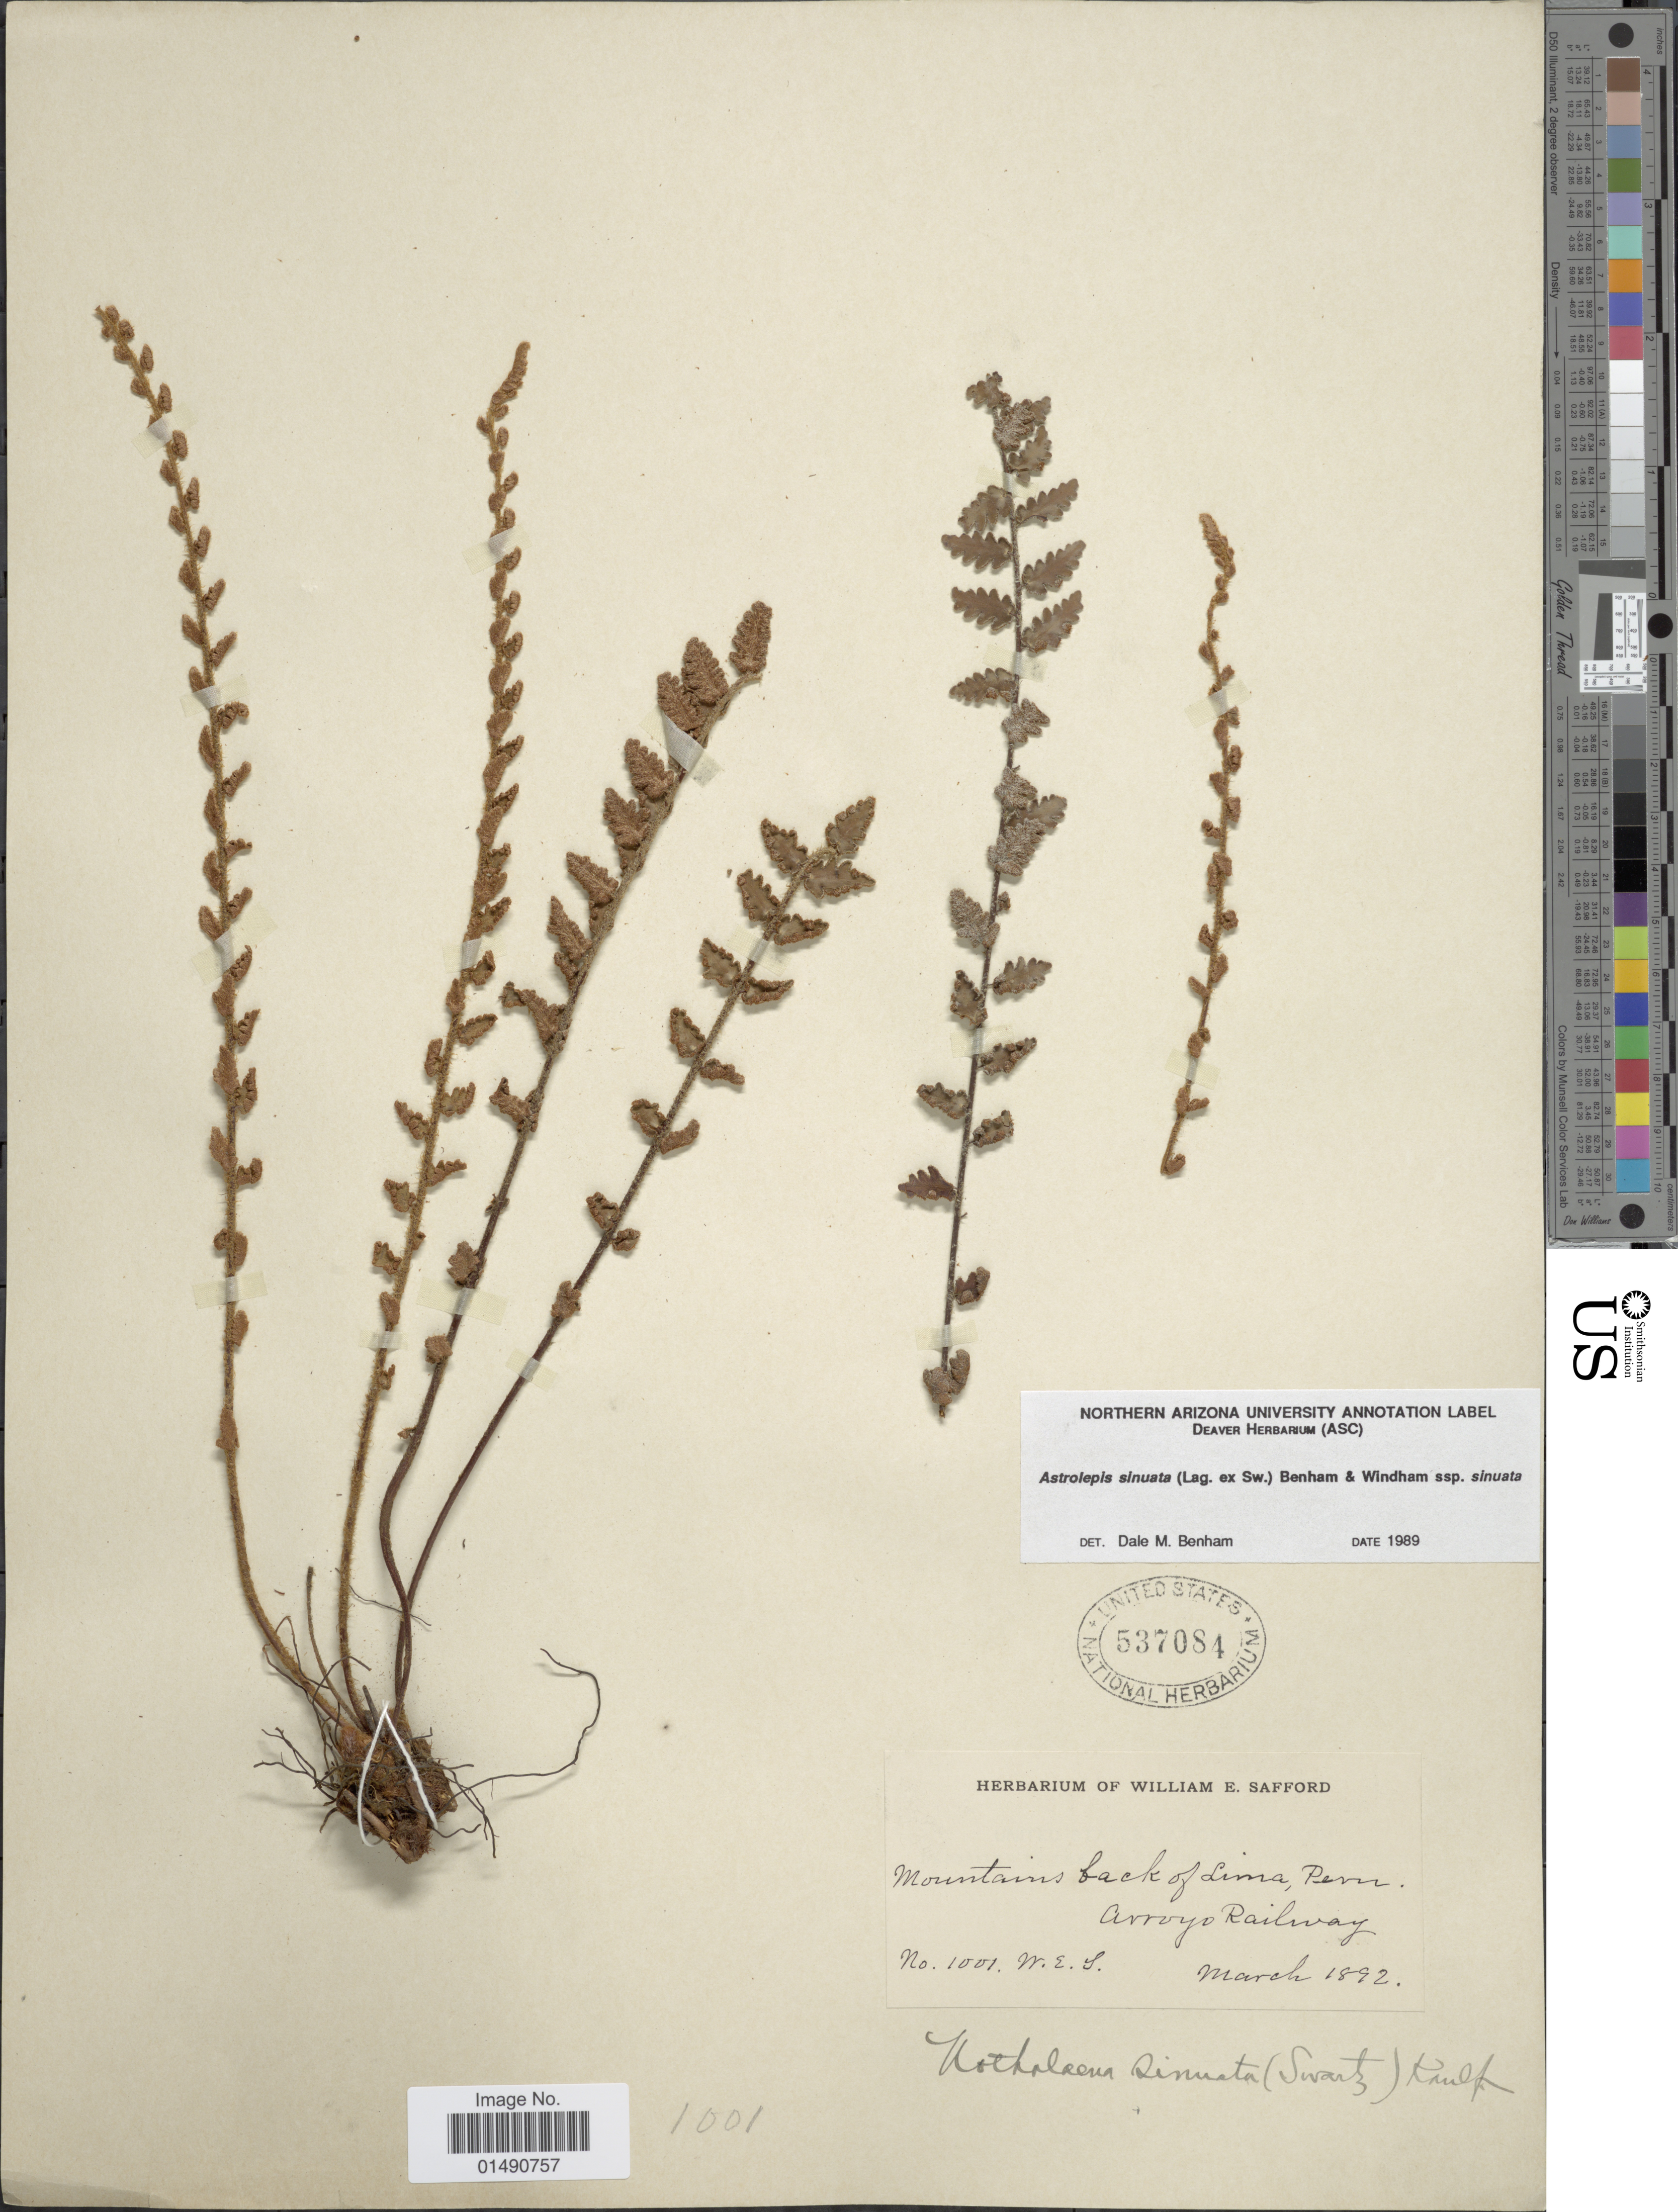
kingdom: Plantae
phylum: Tracheophyta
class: Polypodiopsida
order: Polypodiales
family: Pteridaceae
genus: Astrolepis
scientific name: Astrolepis sinuata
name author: (Lag. ex Sw.) D.M. Benham & Windham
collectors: W. E. Safford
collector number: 1001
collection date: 1892-03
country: Peru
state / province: Lima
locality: Mountains back of Lima, Peru, Oroya, Railway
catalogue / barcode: US 537084